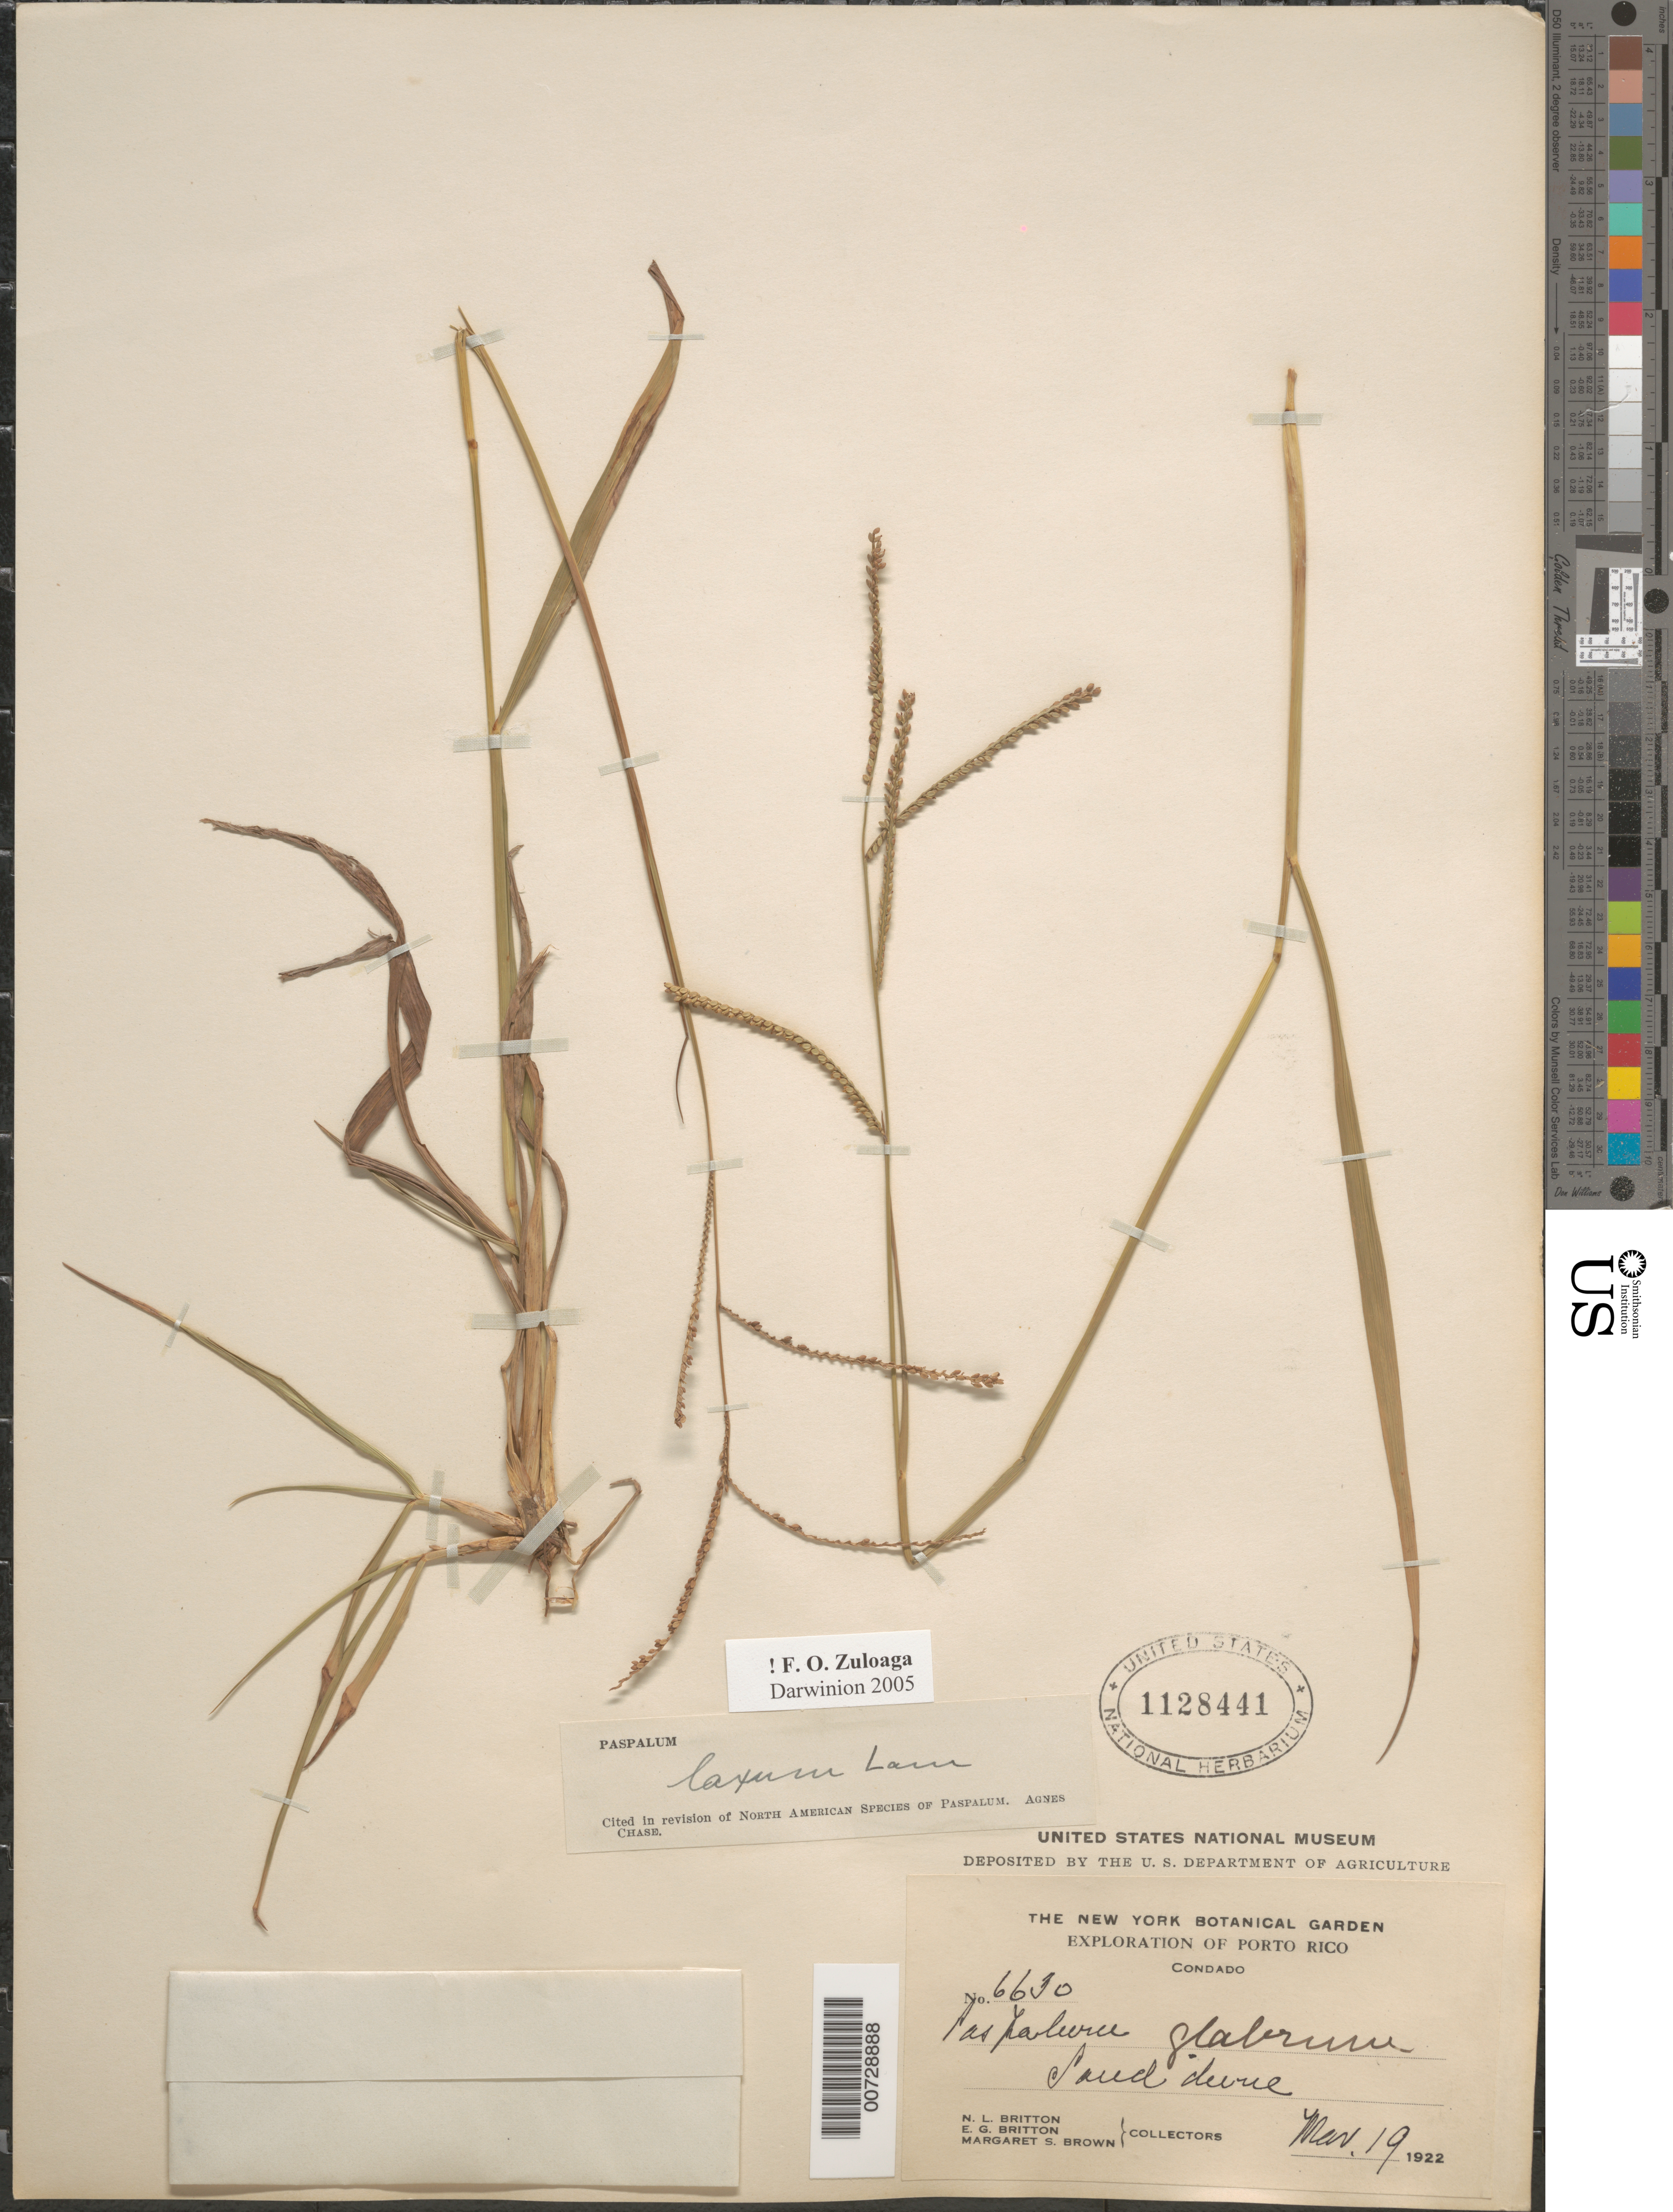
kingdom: Plantae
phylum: Tracheophyta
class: Liliopsida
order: Poales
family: Poaceae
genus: Paspalum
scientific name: Paspalum laxum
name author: Lam.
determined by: Chase, [M.] Agnes, (US)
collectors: N. Britton, E. G. Britton & M. S. Brown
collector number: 6630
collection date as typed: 19 Nov 1922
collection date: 1922-11-19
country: Puerto Rico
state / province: San Juan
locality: Condado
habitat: Sand dune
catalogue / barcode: US 1128441